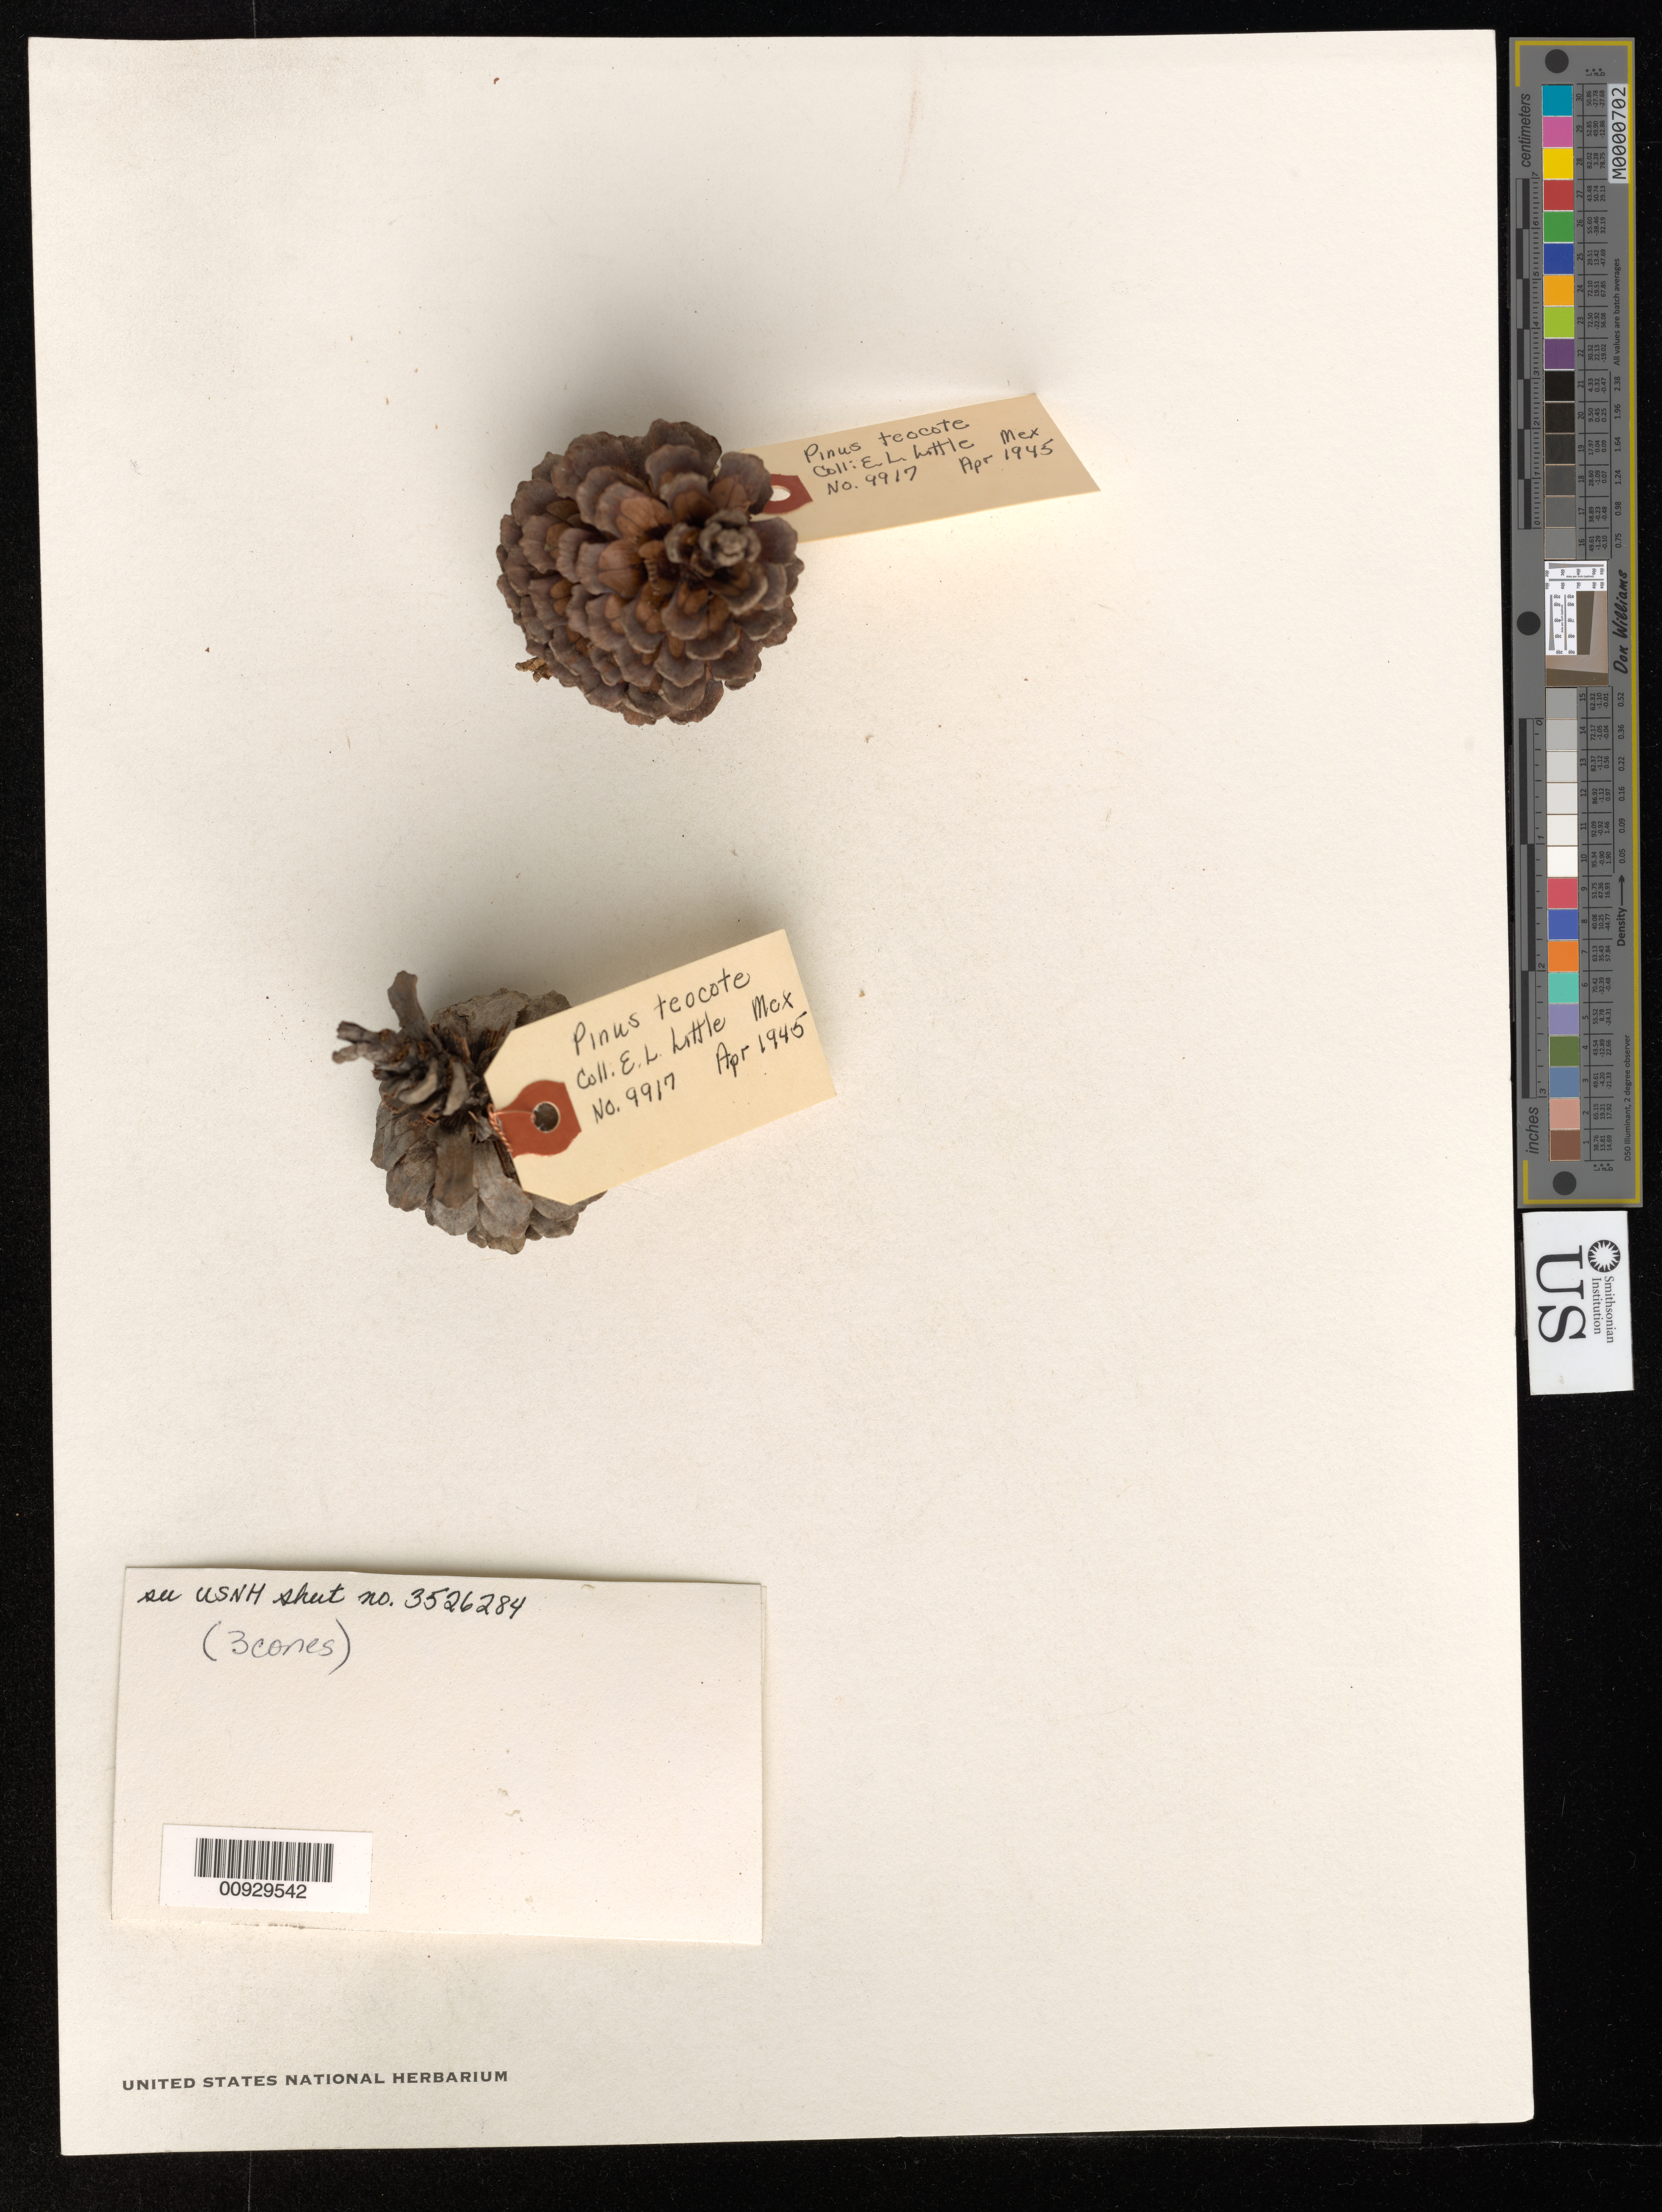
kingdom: Plantae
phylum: Tracheophyta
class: Pinopsida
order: Pinales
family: Pinaceae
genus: Pinus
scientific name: Pinus teocote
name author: Schltdl. & Cham.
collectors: E. L. Little & A. J. Sharp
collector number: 9917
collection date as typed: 21 Apr 1945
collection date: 1945-04-21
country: Mexico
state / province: Chiapas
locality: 5 km. S of Ciudad de las Casas (San Cristóbal).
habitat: In cutover Quercus forest, limestone hills.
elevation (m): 2286